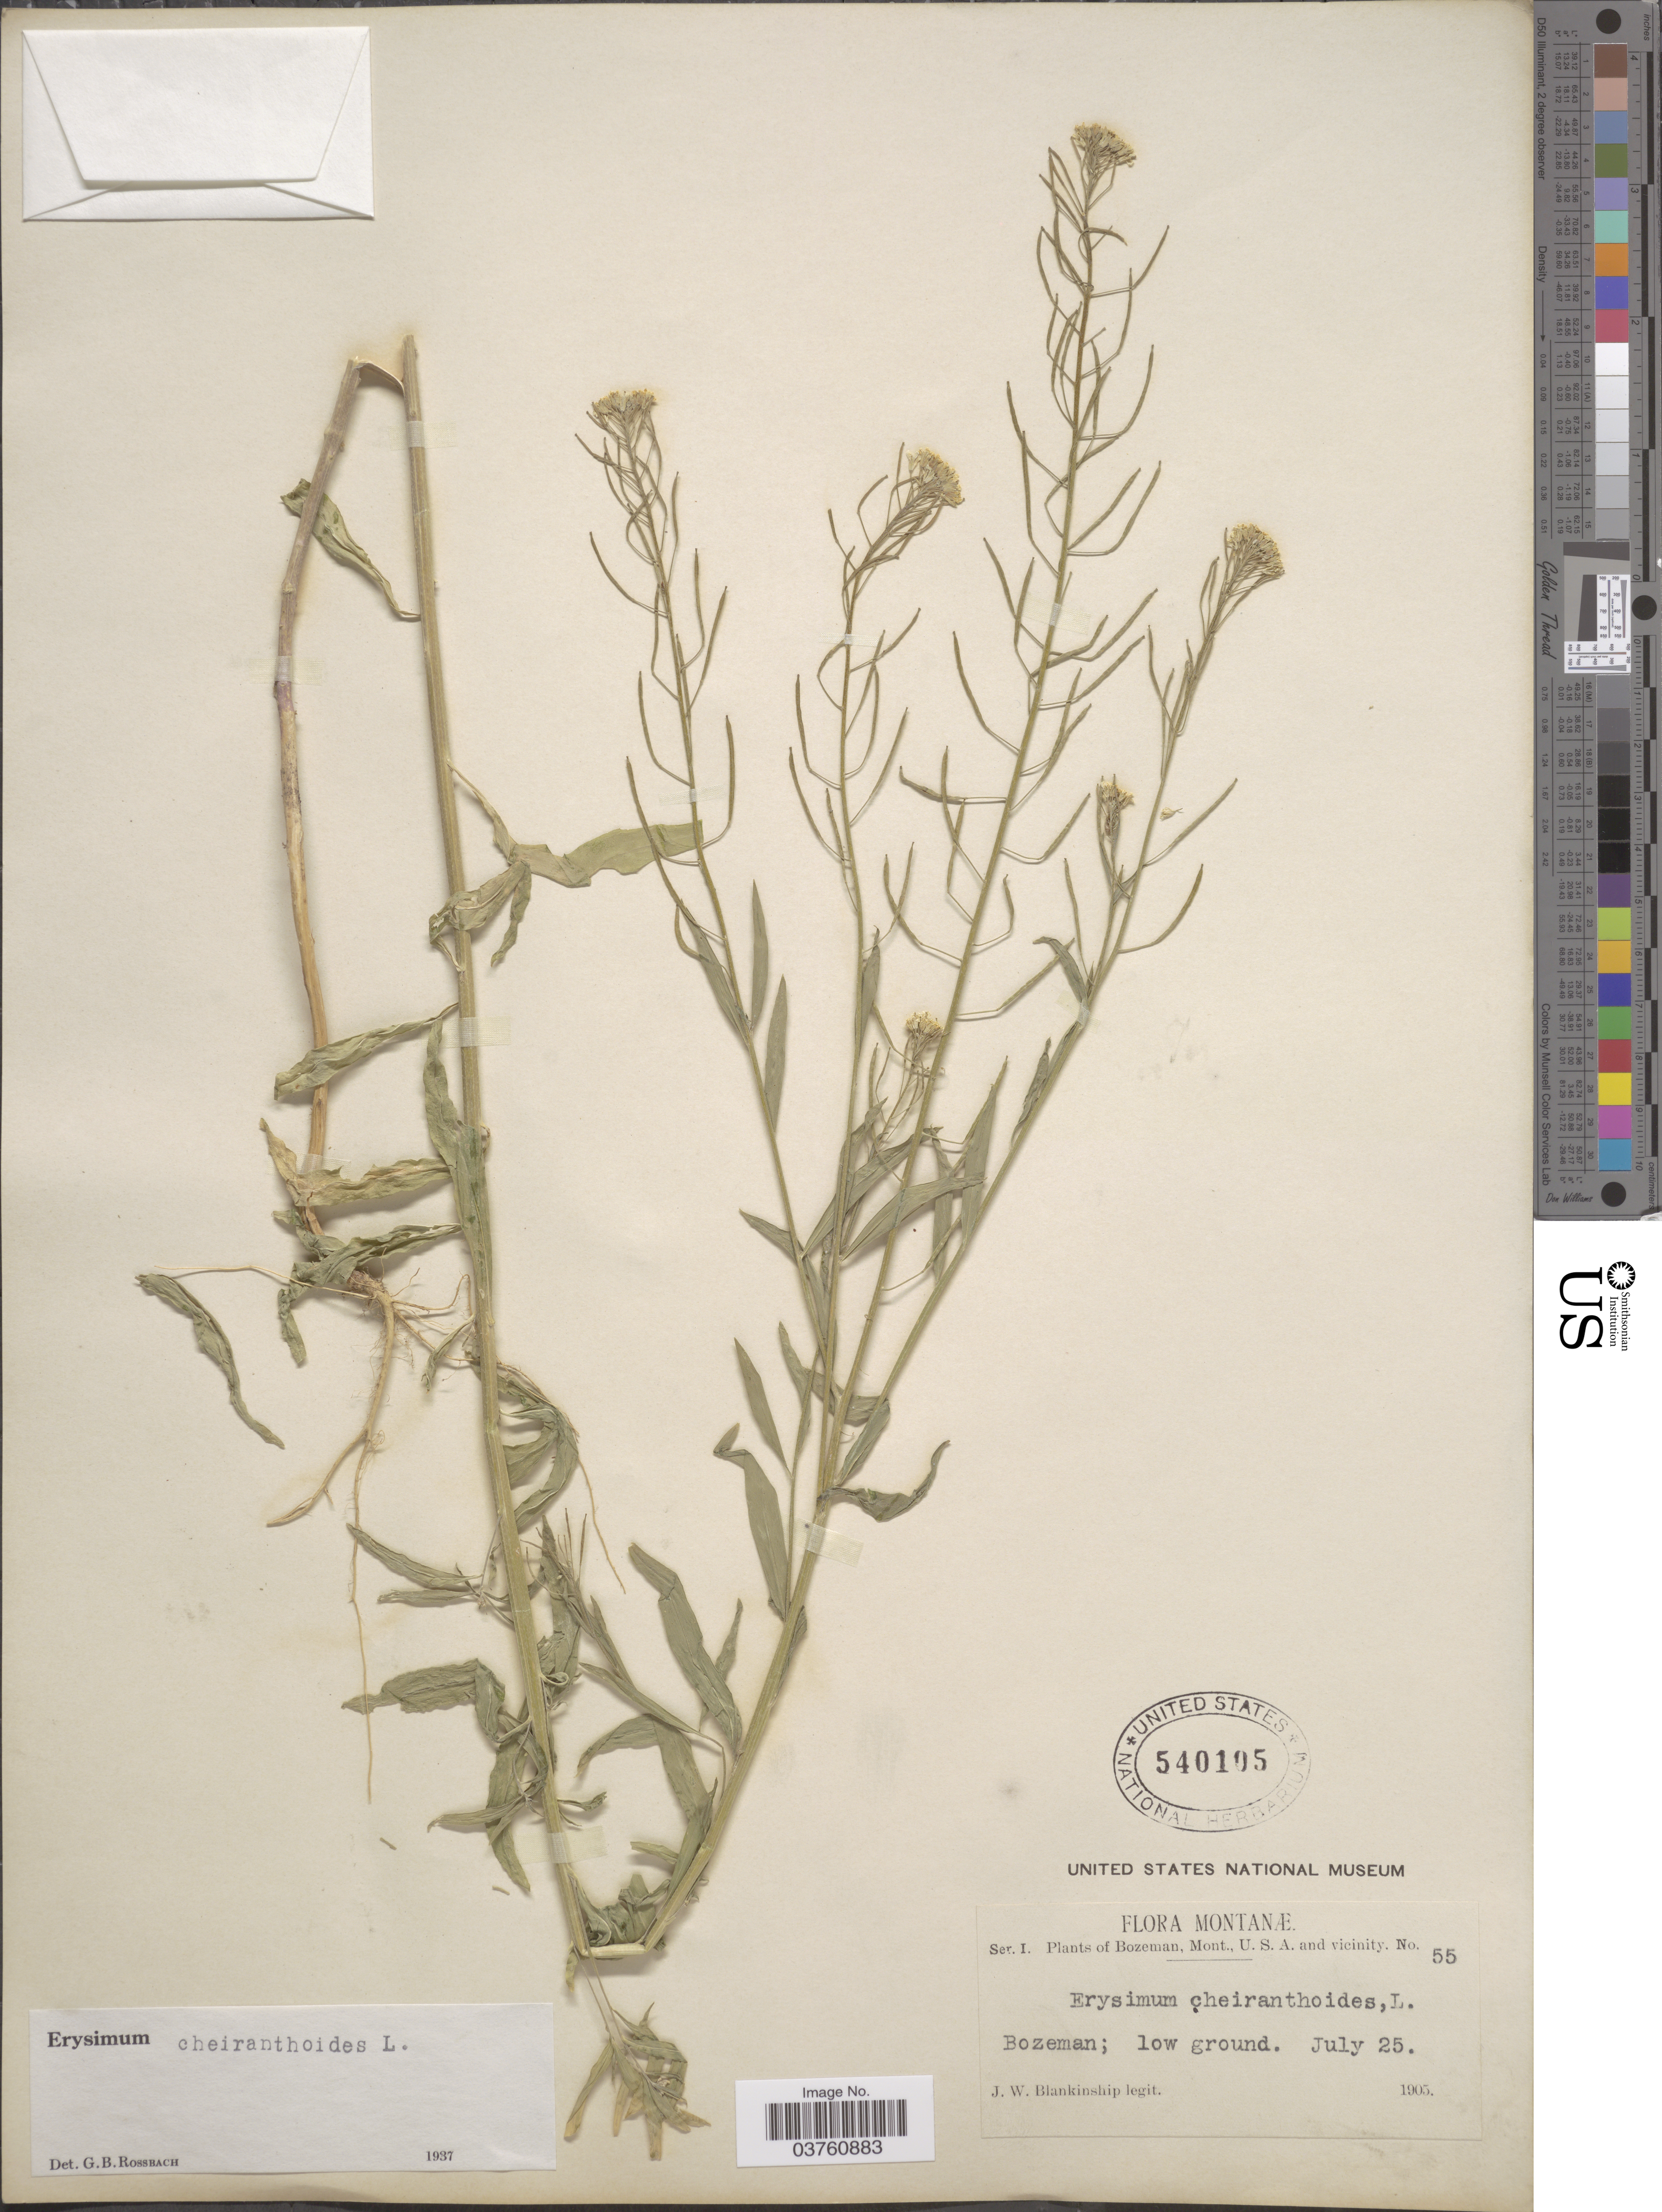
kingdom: Plantae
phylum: Tracheophyta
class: Magnoliopsida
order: Brassicales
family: Brassicaceae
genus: Erysimum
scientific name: Erysimum cheiranthoides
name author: L.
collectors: J. W. Blankinship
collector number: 55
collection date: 1905-07-25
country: United States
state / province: Montana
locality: Bozeman, and vicinity. Bozeman; low ground.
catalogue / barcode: US 540105